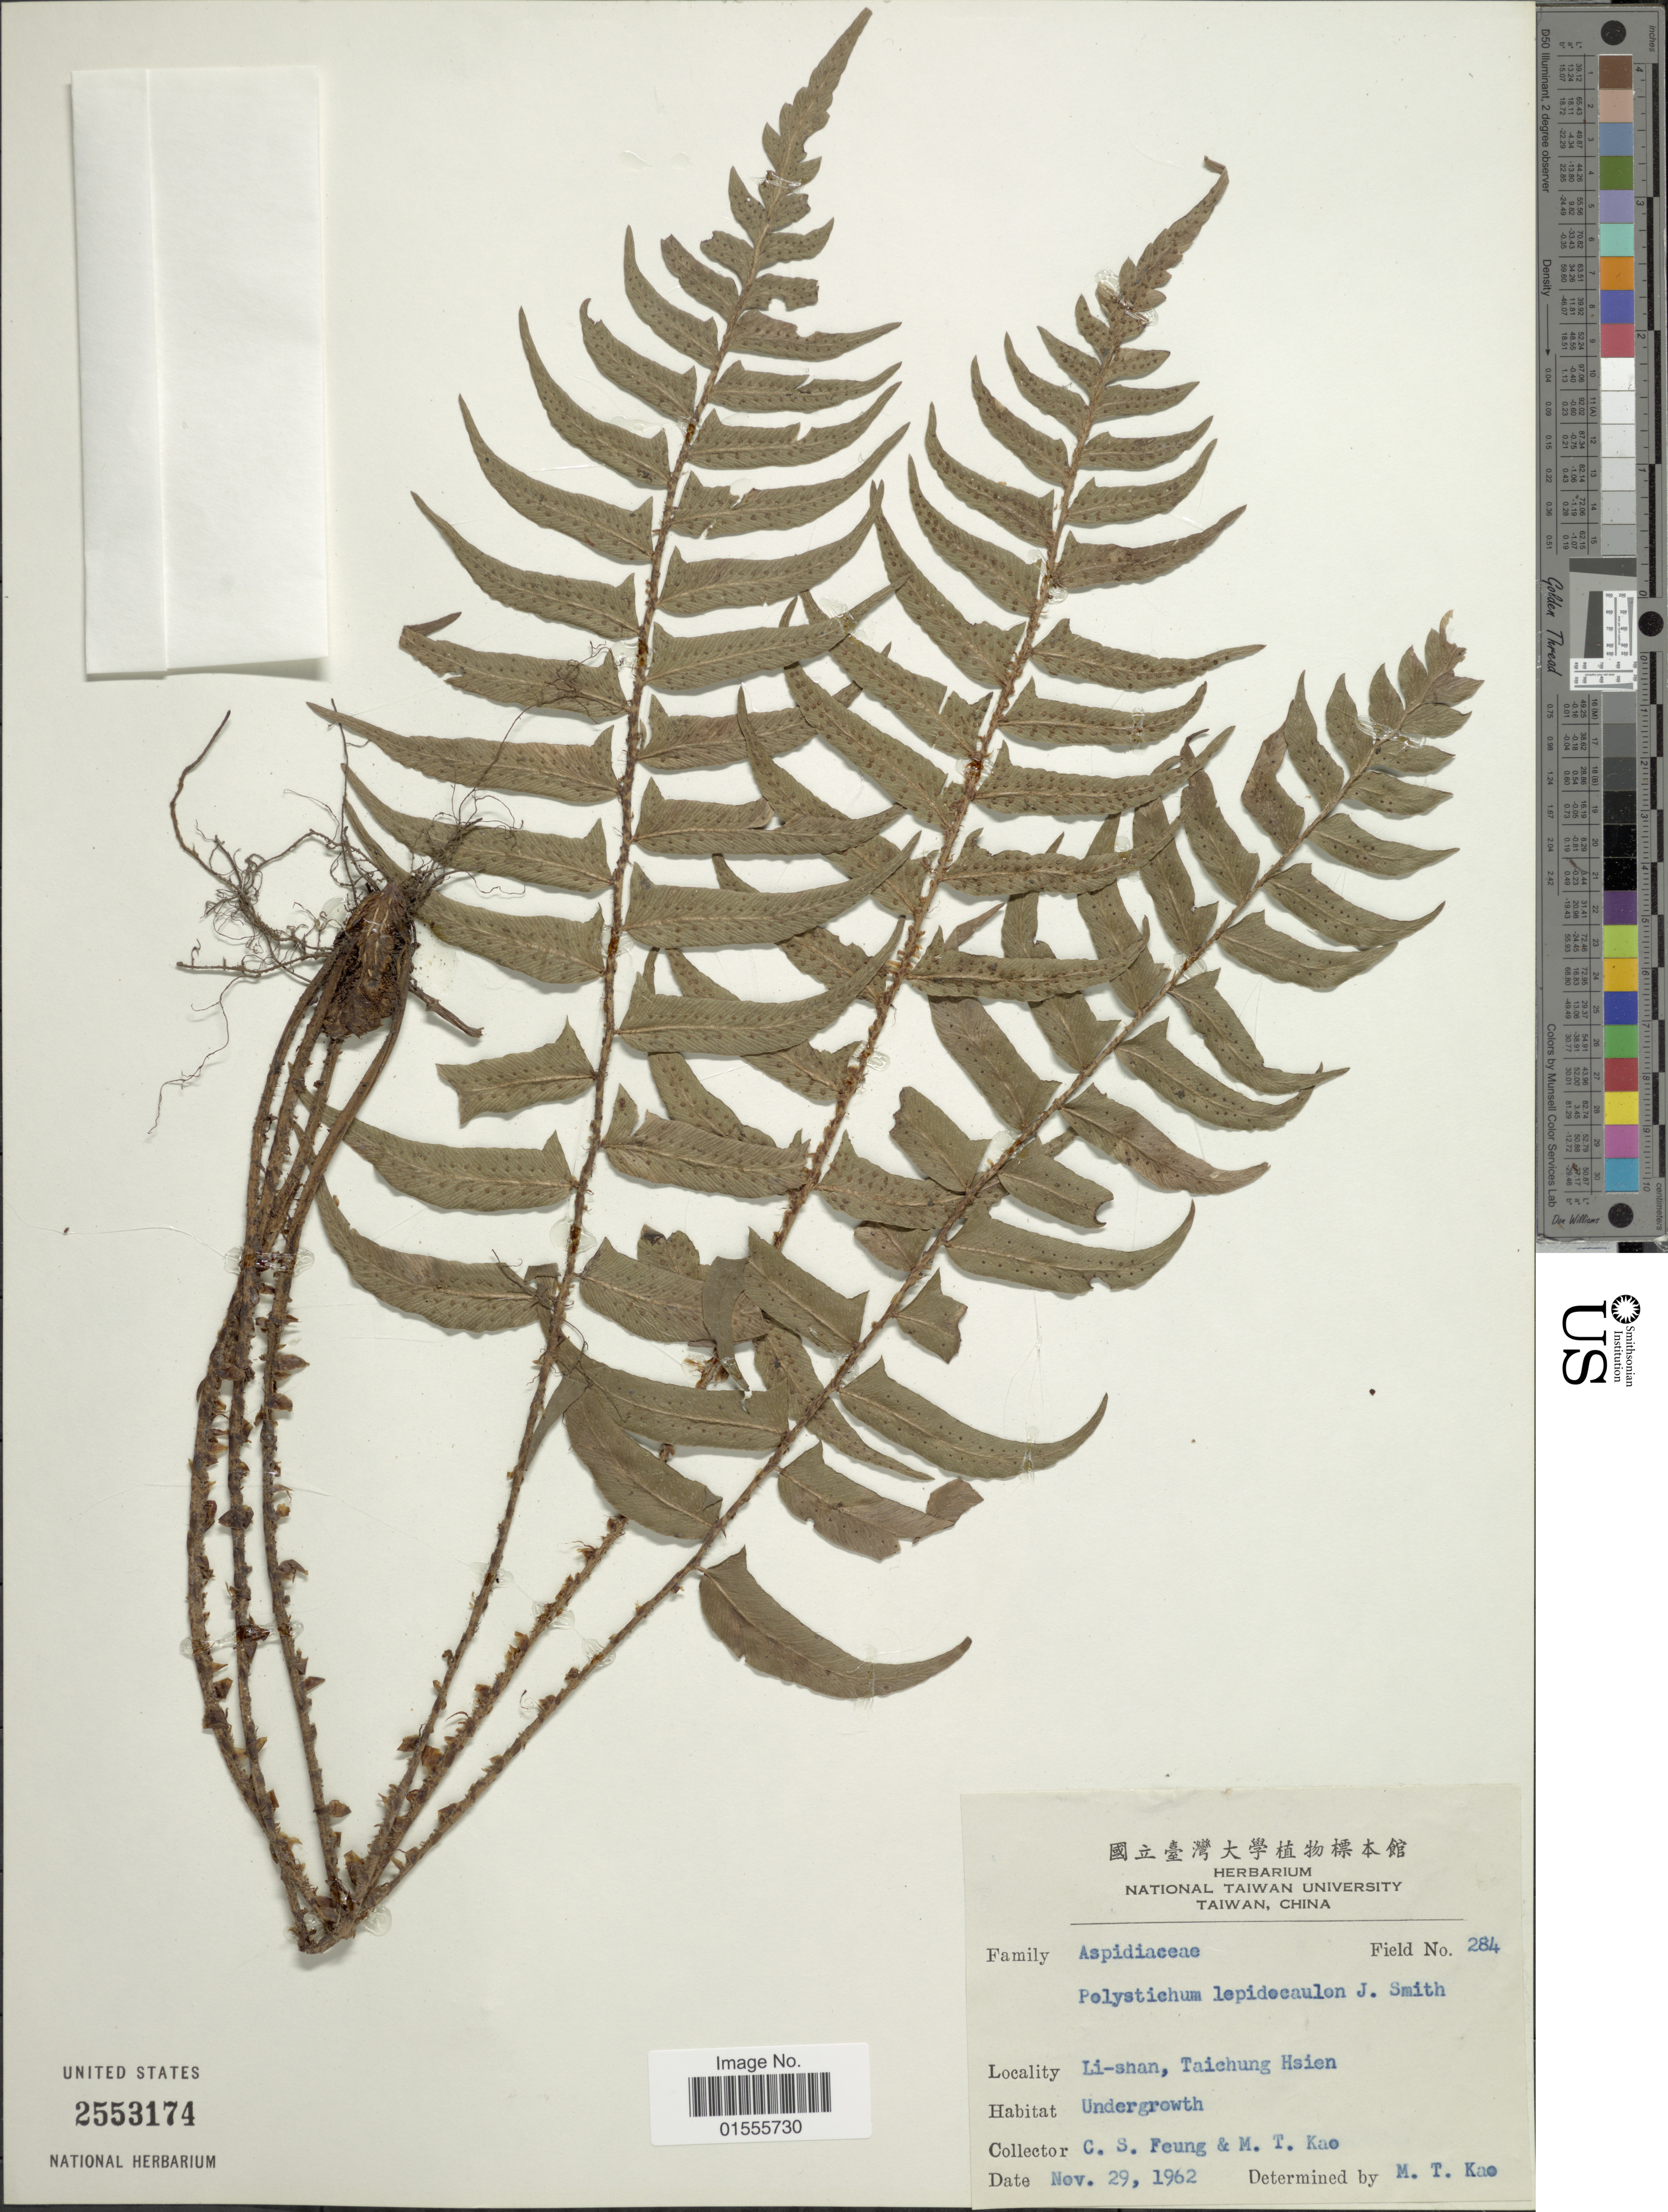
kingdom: Plantae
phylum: Tracheophyta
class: Polypodiopsida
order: Polypodiales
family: Dryopteridaceae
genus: Cyrtomidictyum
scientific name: Cyrtomidictyum lepidocaulon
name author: (Hook.) Ching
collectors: C. Feung & M. T. Kao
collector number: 284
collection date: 1962-11-29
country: Taiwan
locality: Li-shan, Taichung Hsien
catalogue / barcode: US 2553174